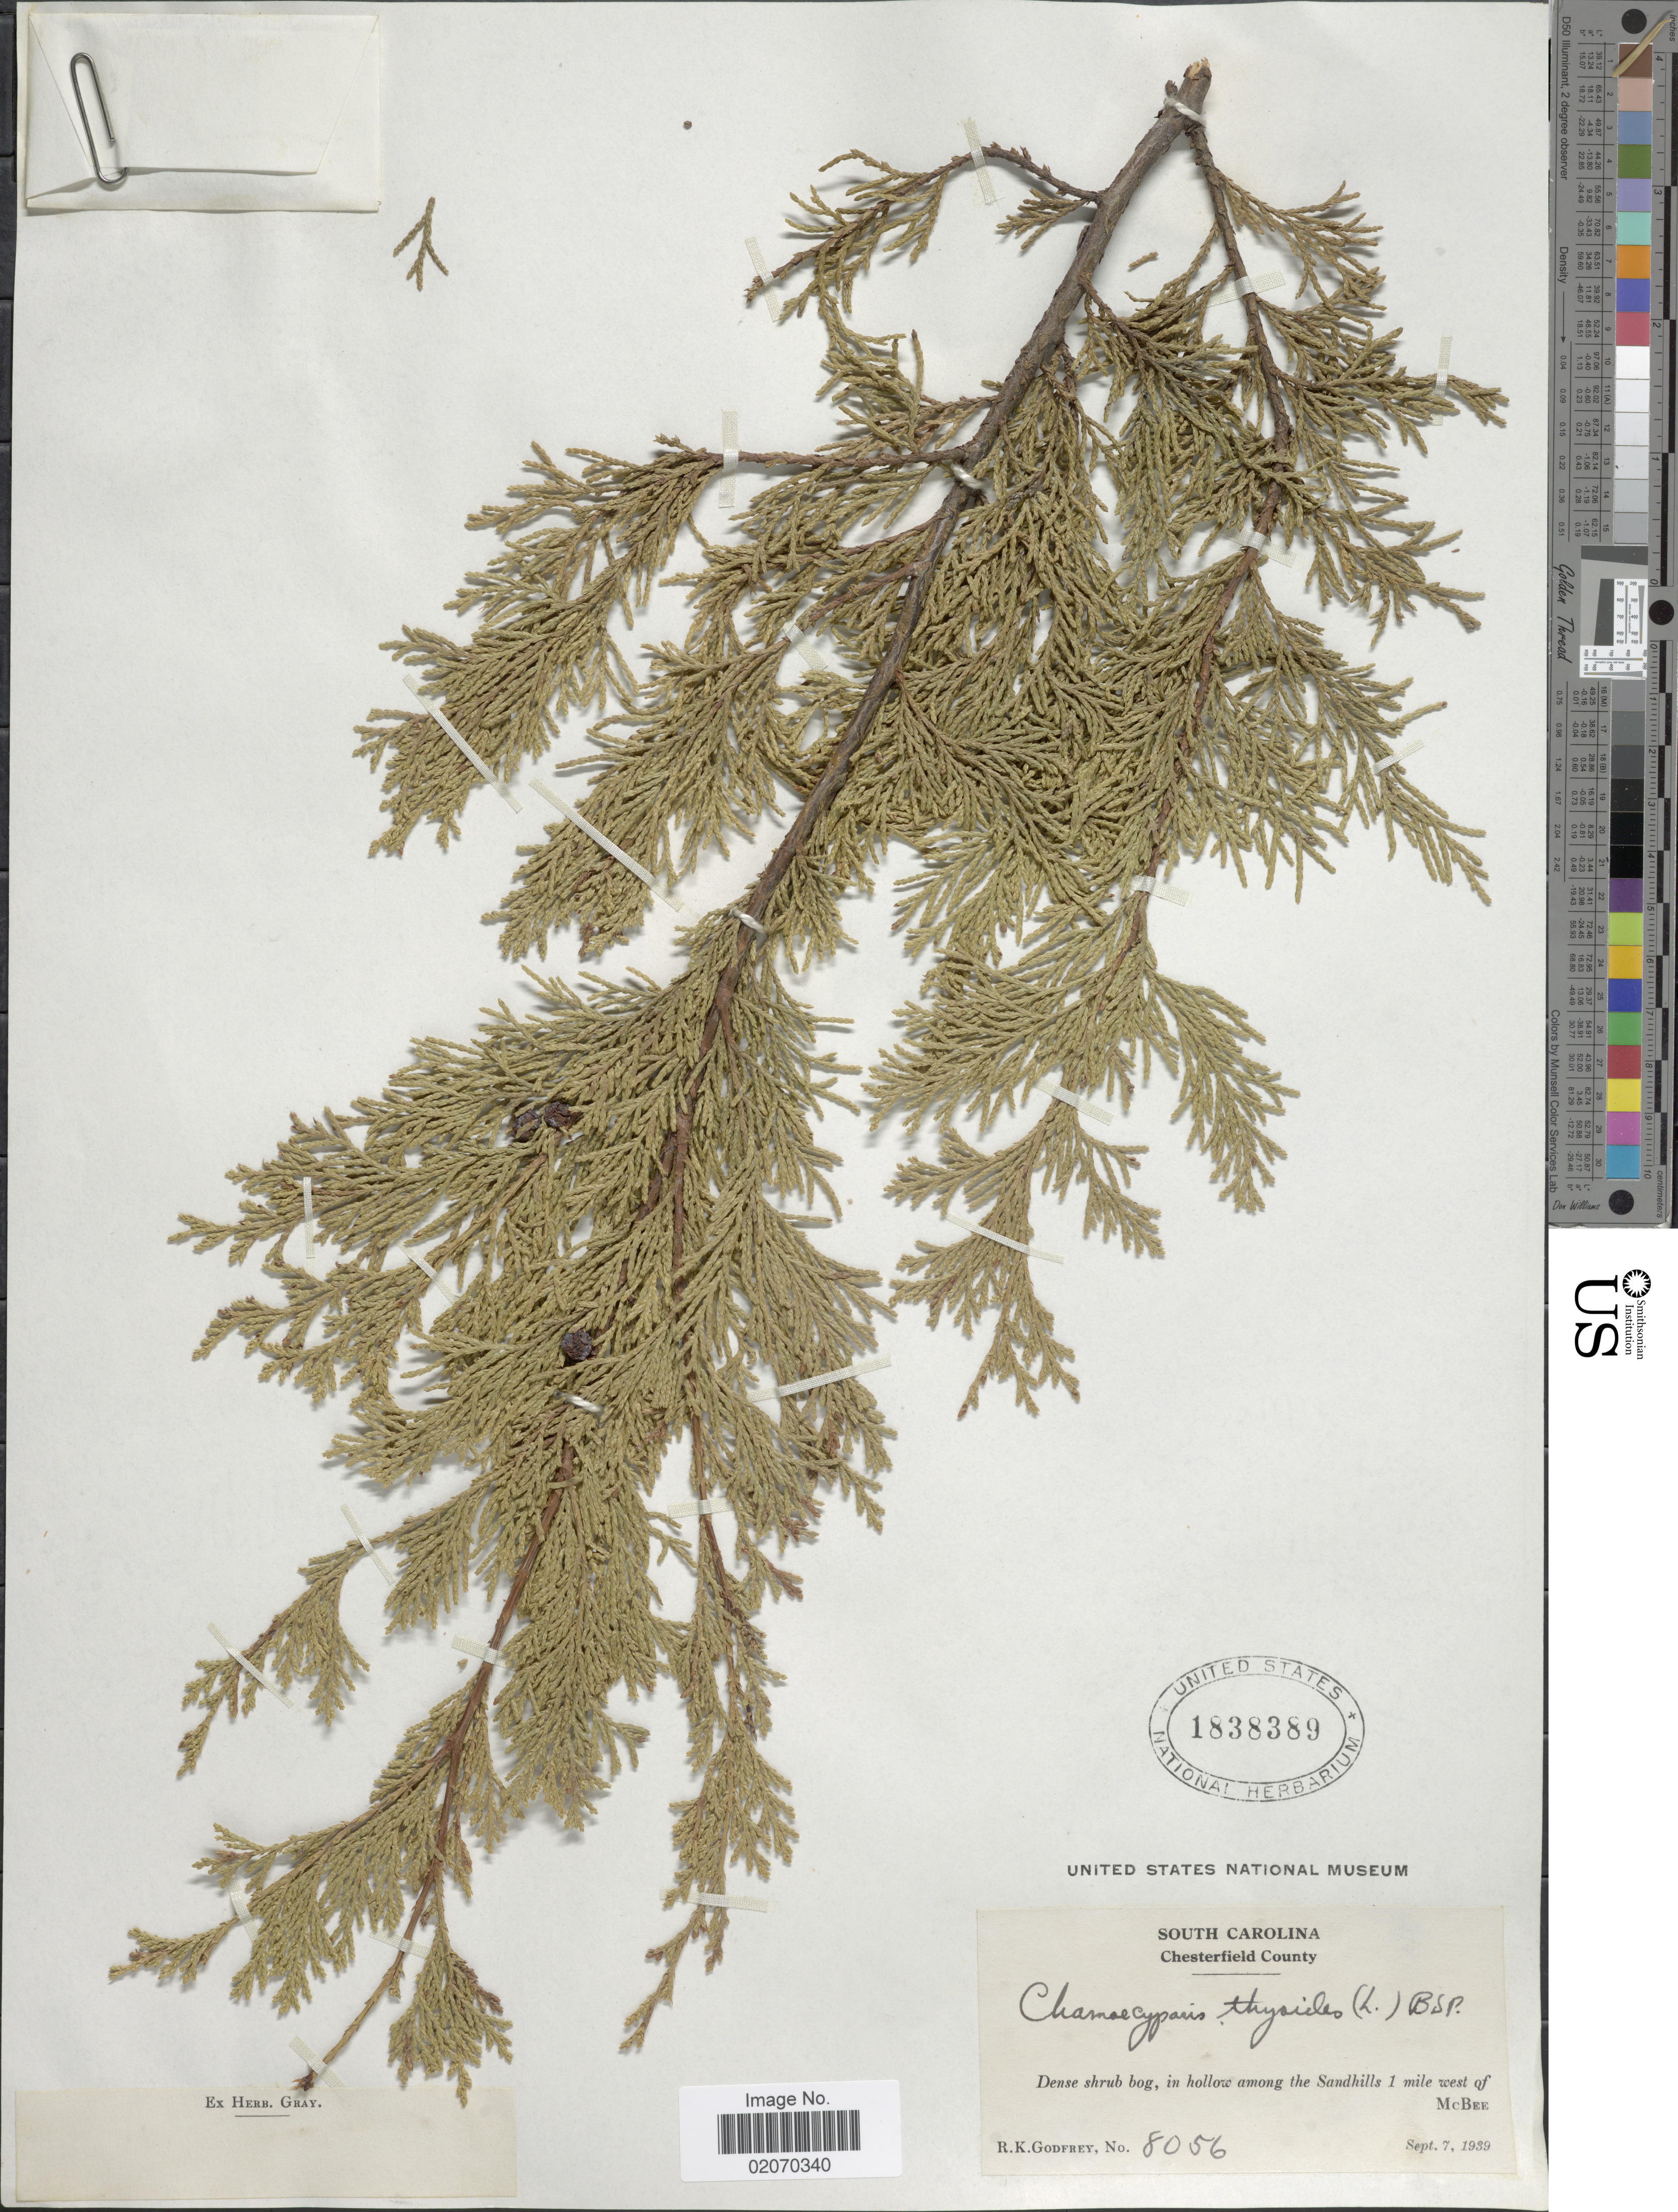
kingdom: Plantae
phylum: Tracheophyta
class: Pinopsida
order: Pinales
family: Cupressaceae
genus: Chamaecyparis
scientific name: Chamaecyparis thyoides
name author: (L.) Britton, Stearns & Poggenb.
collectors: R. K. Godfrey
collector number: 8056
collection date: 1939-09-07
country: United States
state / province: South Carolina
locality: Chesterfield County. among the Sandhills 1 mile west of McBee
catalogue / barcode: US 1838389